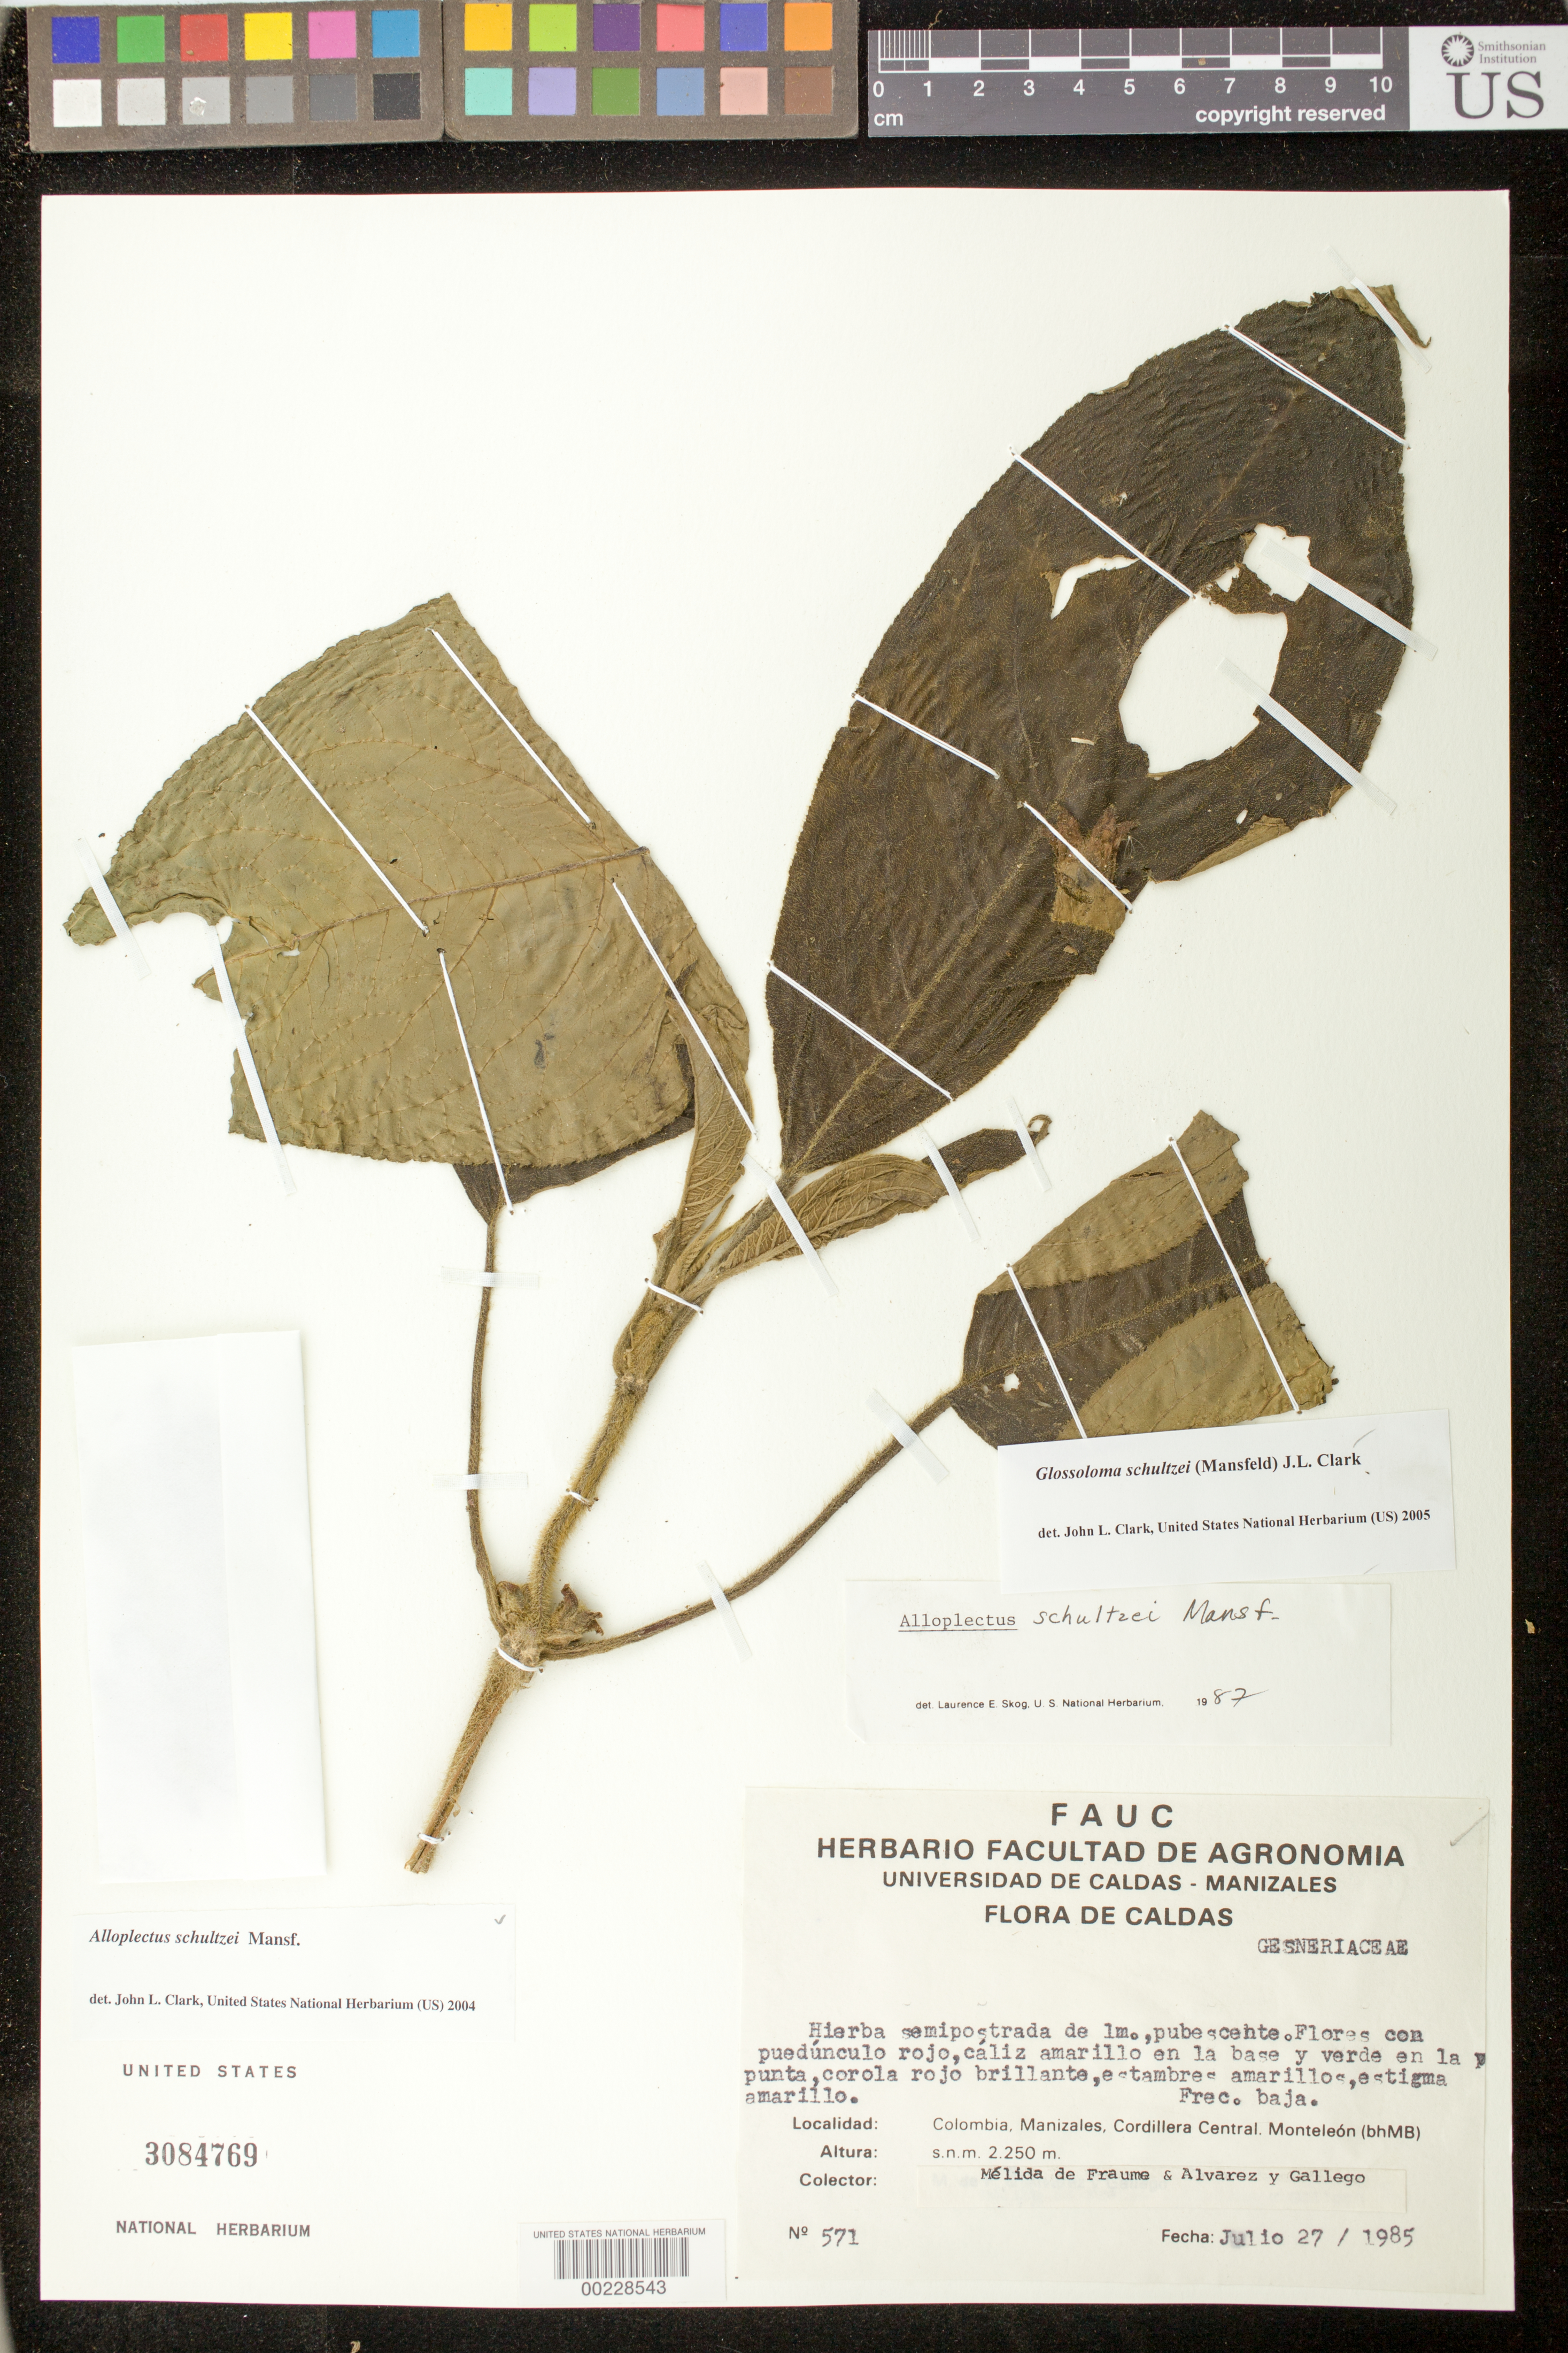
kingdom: Plantae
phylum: Tracheophyta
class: Magnoliopsida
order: Lamiales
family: Gesneriaceae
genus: Glossoloma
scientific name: Glossoloma schultzei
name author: (Mansf.) J.L. Clark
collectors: M. Fraume, -- Alvarez & -. Gallego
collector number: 571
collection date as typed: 27 Jul 1985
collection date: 1985-07-27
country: Colombia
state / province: Caldas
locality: Manizales, Cordillera Central, Monteleon (bhmb)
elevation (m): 2250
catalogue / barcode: US 3084769